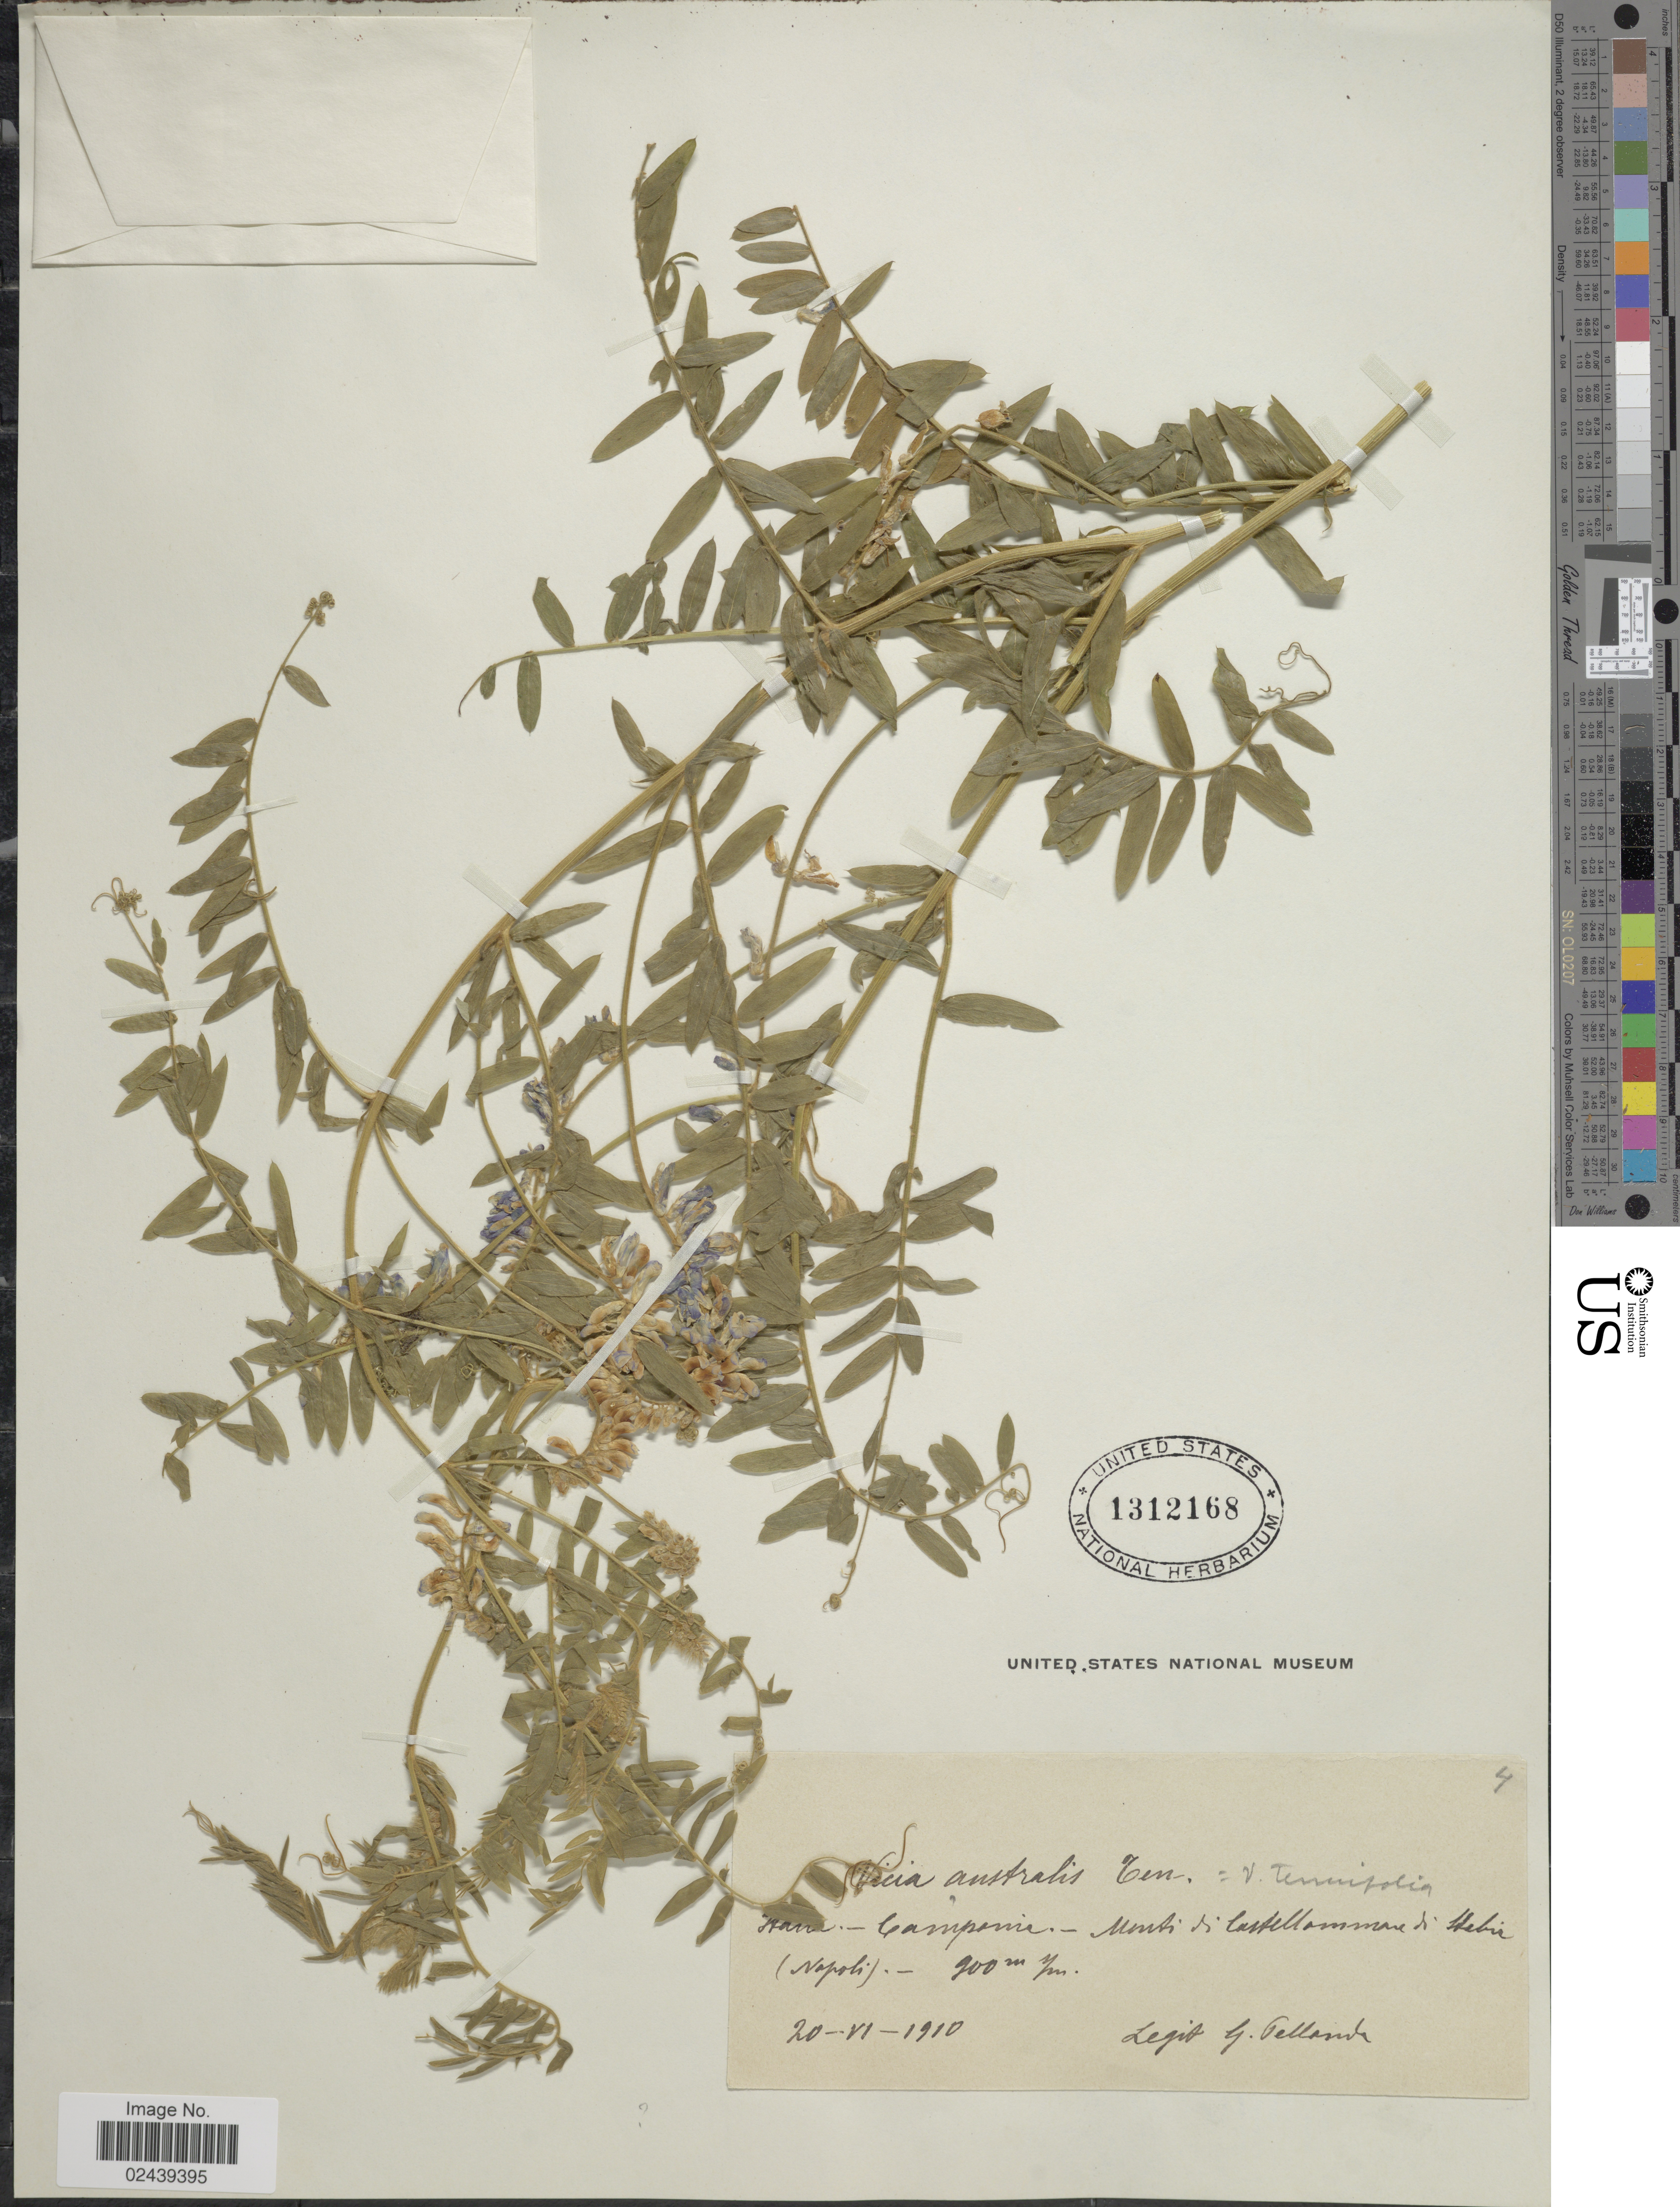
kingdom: Plantae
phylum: Tracheophyta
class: Magnoliopsida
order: Fabales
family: Fabaceae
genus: Vicia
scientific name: Vicia tenuifolia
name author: Ten.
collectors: G. Pellanda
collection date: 1910-06-20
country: Italy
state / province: Campania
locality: Campenie: Monti di Castellommarie di Hebia (Napoli)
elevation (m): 900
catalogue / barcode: US 1312168